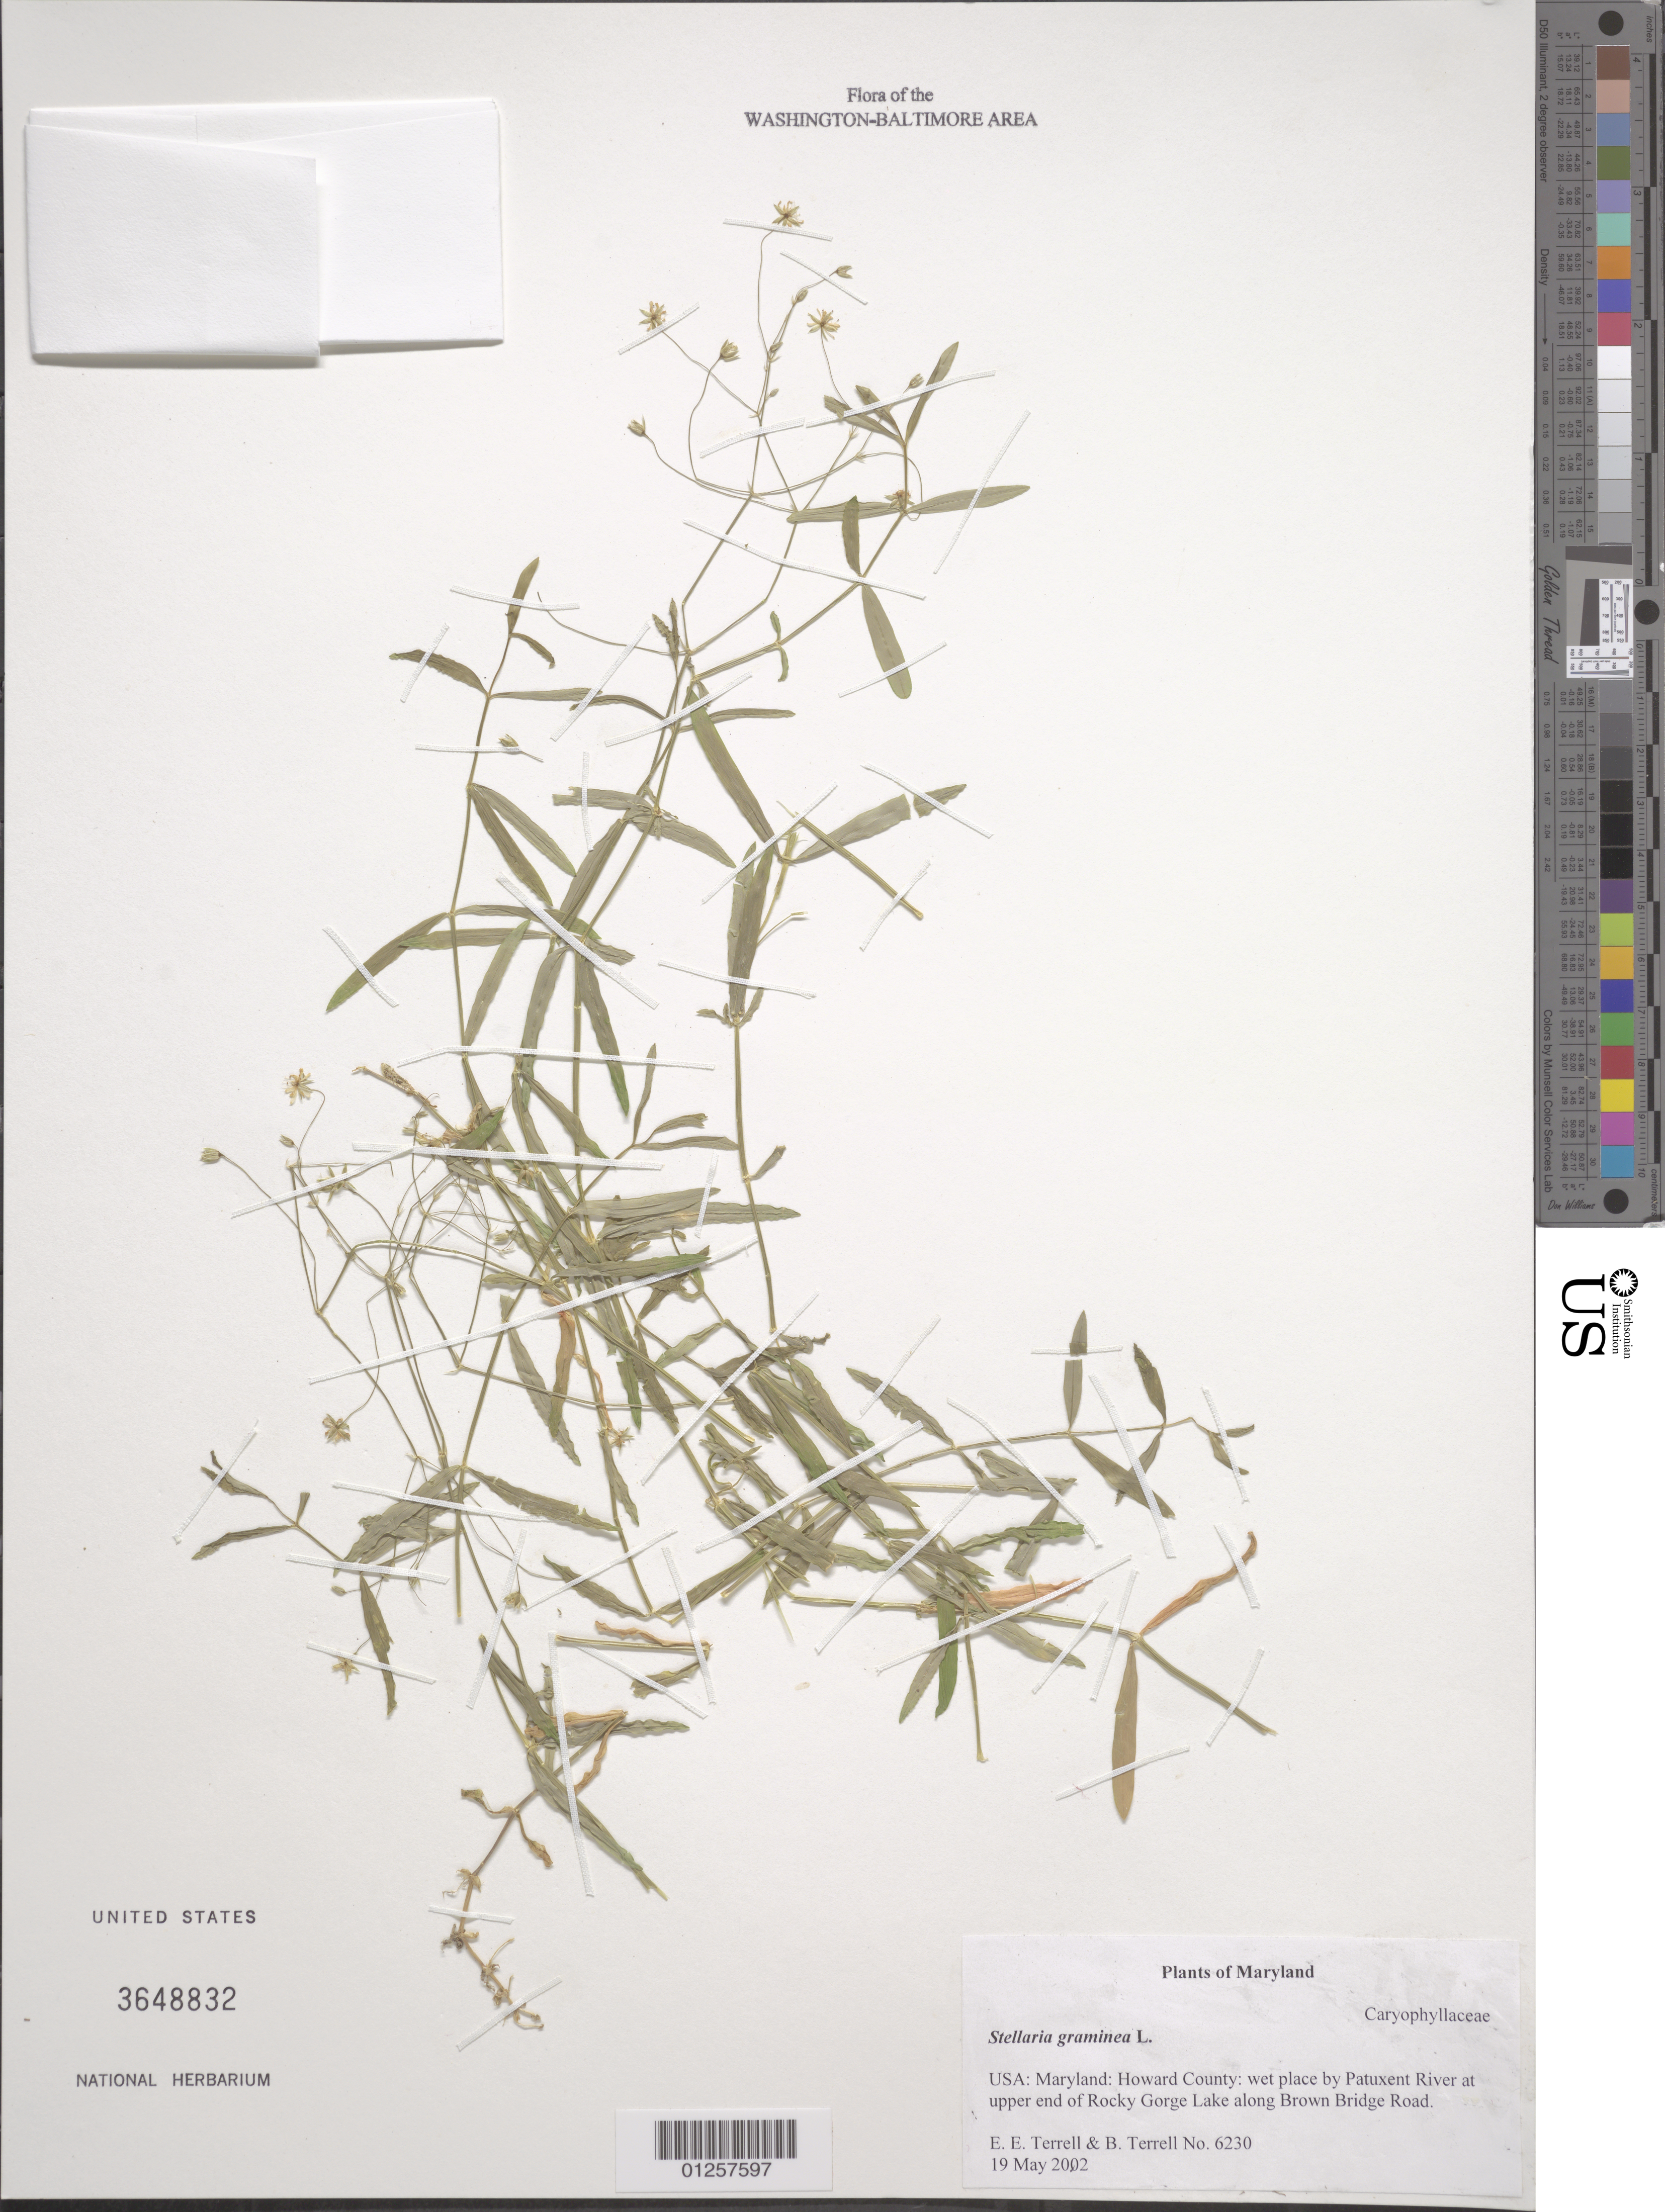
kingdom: Plantae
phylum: Tracheophyta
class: Magnoliopsida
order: Caryophyllales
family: Caryophyllaceae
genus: Stellaria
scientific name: Stellaria graminea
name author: L.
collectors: E. E. Terrell & B. Terrell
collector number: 6230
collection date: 2002-05-19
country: United States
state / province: Maryland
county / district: Howard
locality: Wet place by Patuxent River at upper end of Rocky Gorge Lake along Brown Bridge Road.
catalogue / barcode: US 3648832